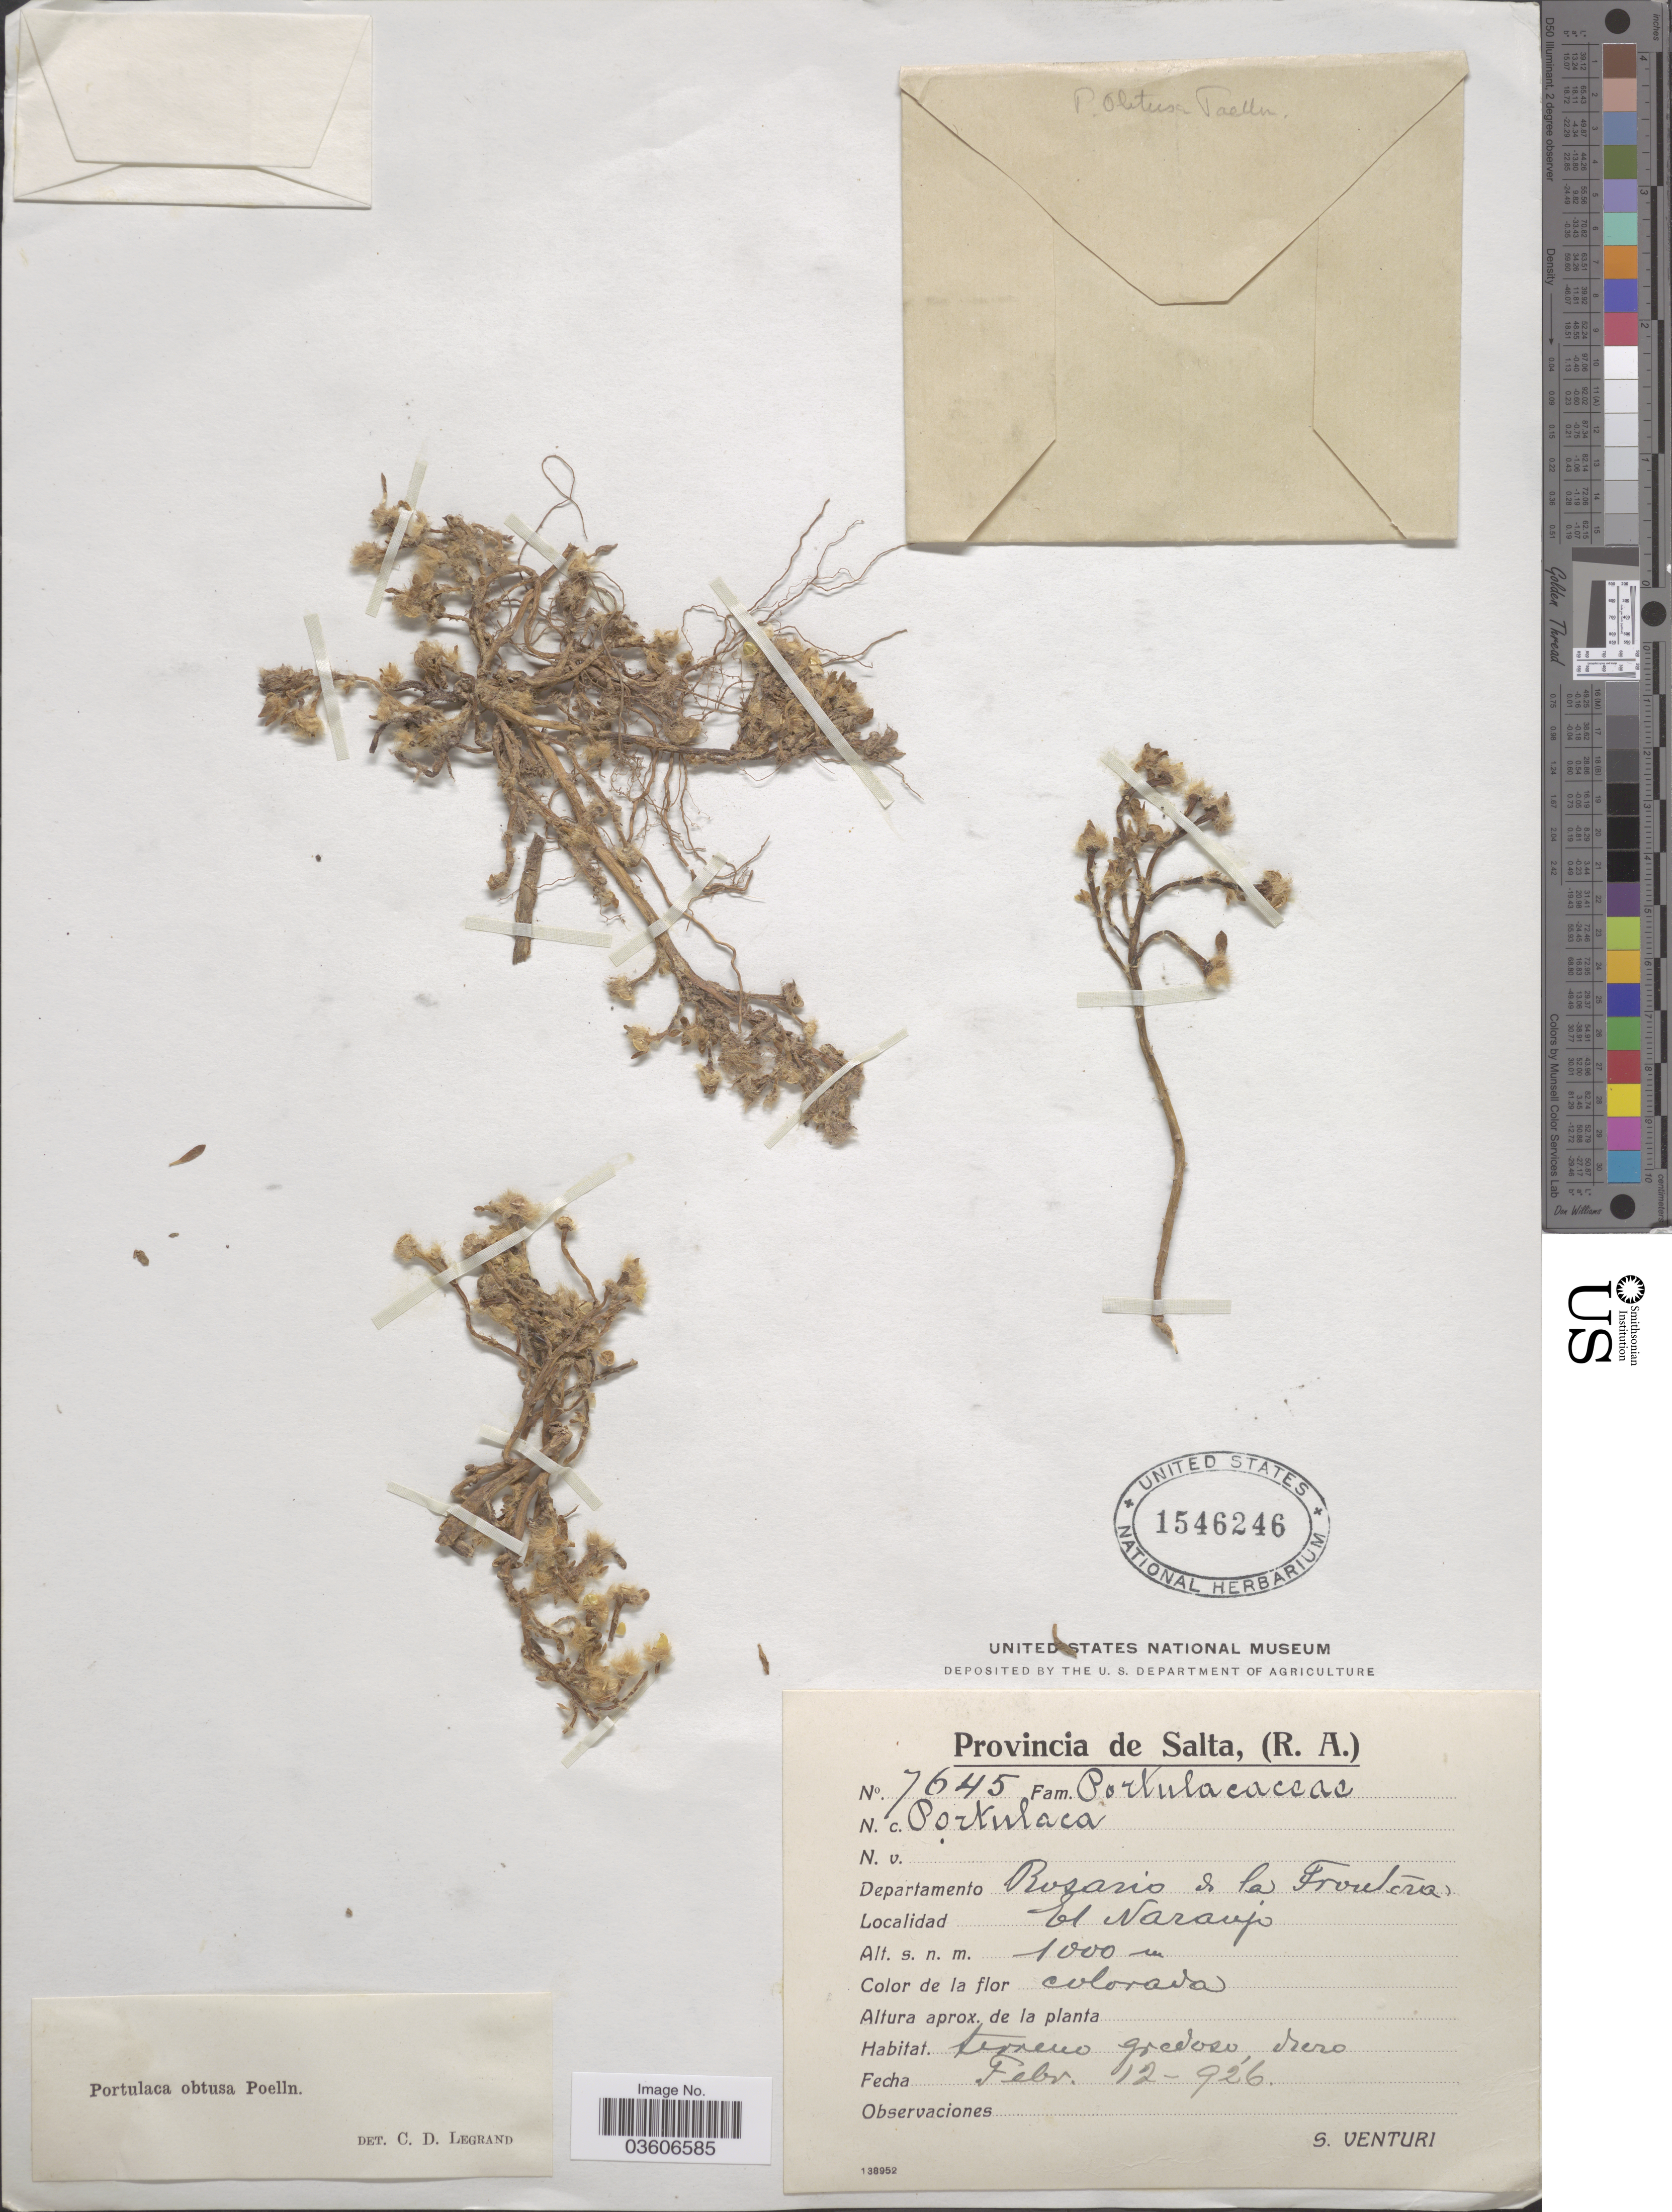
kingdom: Plantae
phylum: Tracheophyta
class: Magnoliopsida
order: Caryophyllales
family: Portulacaceae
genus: Portulaca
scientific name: Portulaca obtusa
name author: Poelln.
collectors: S. Venturi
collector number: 7645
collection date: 1926-02-12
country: Argentina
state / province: Salta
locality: Departamento Rosario de la Frontera. El Naranjo.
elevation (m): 1000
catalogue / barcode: US 1546246